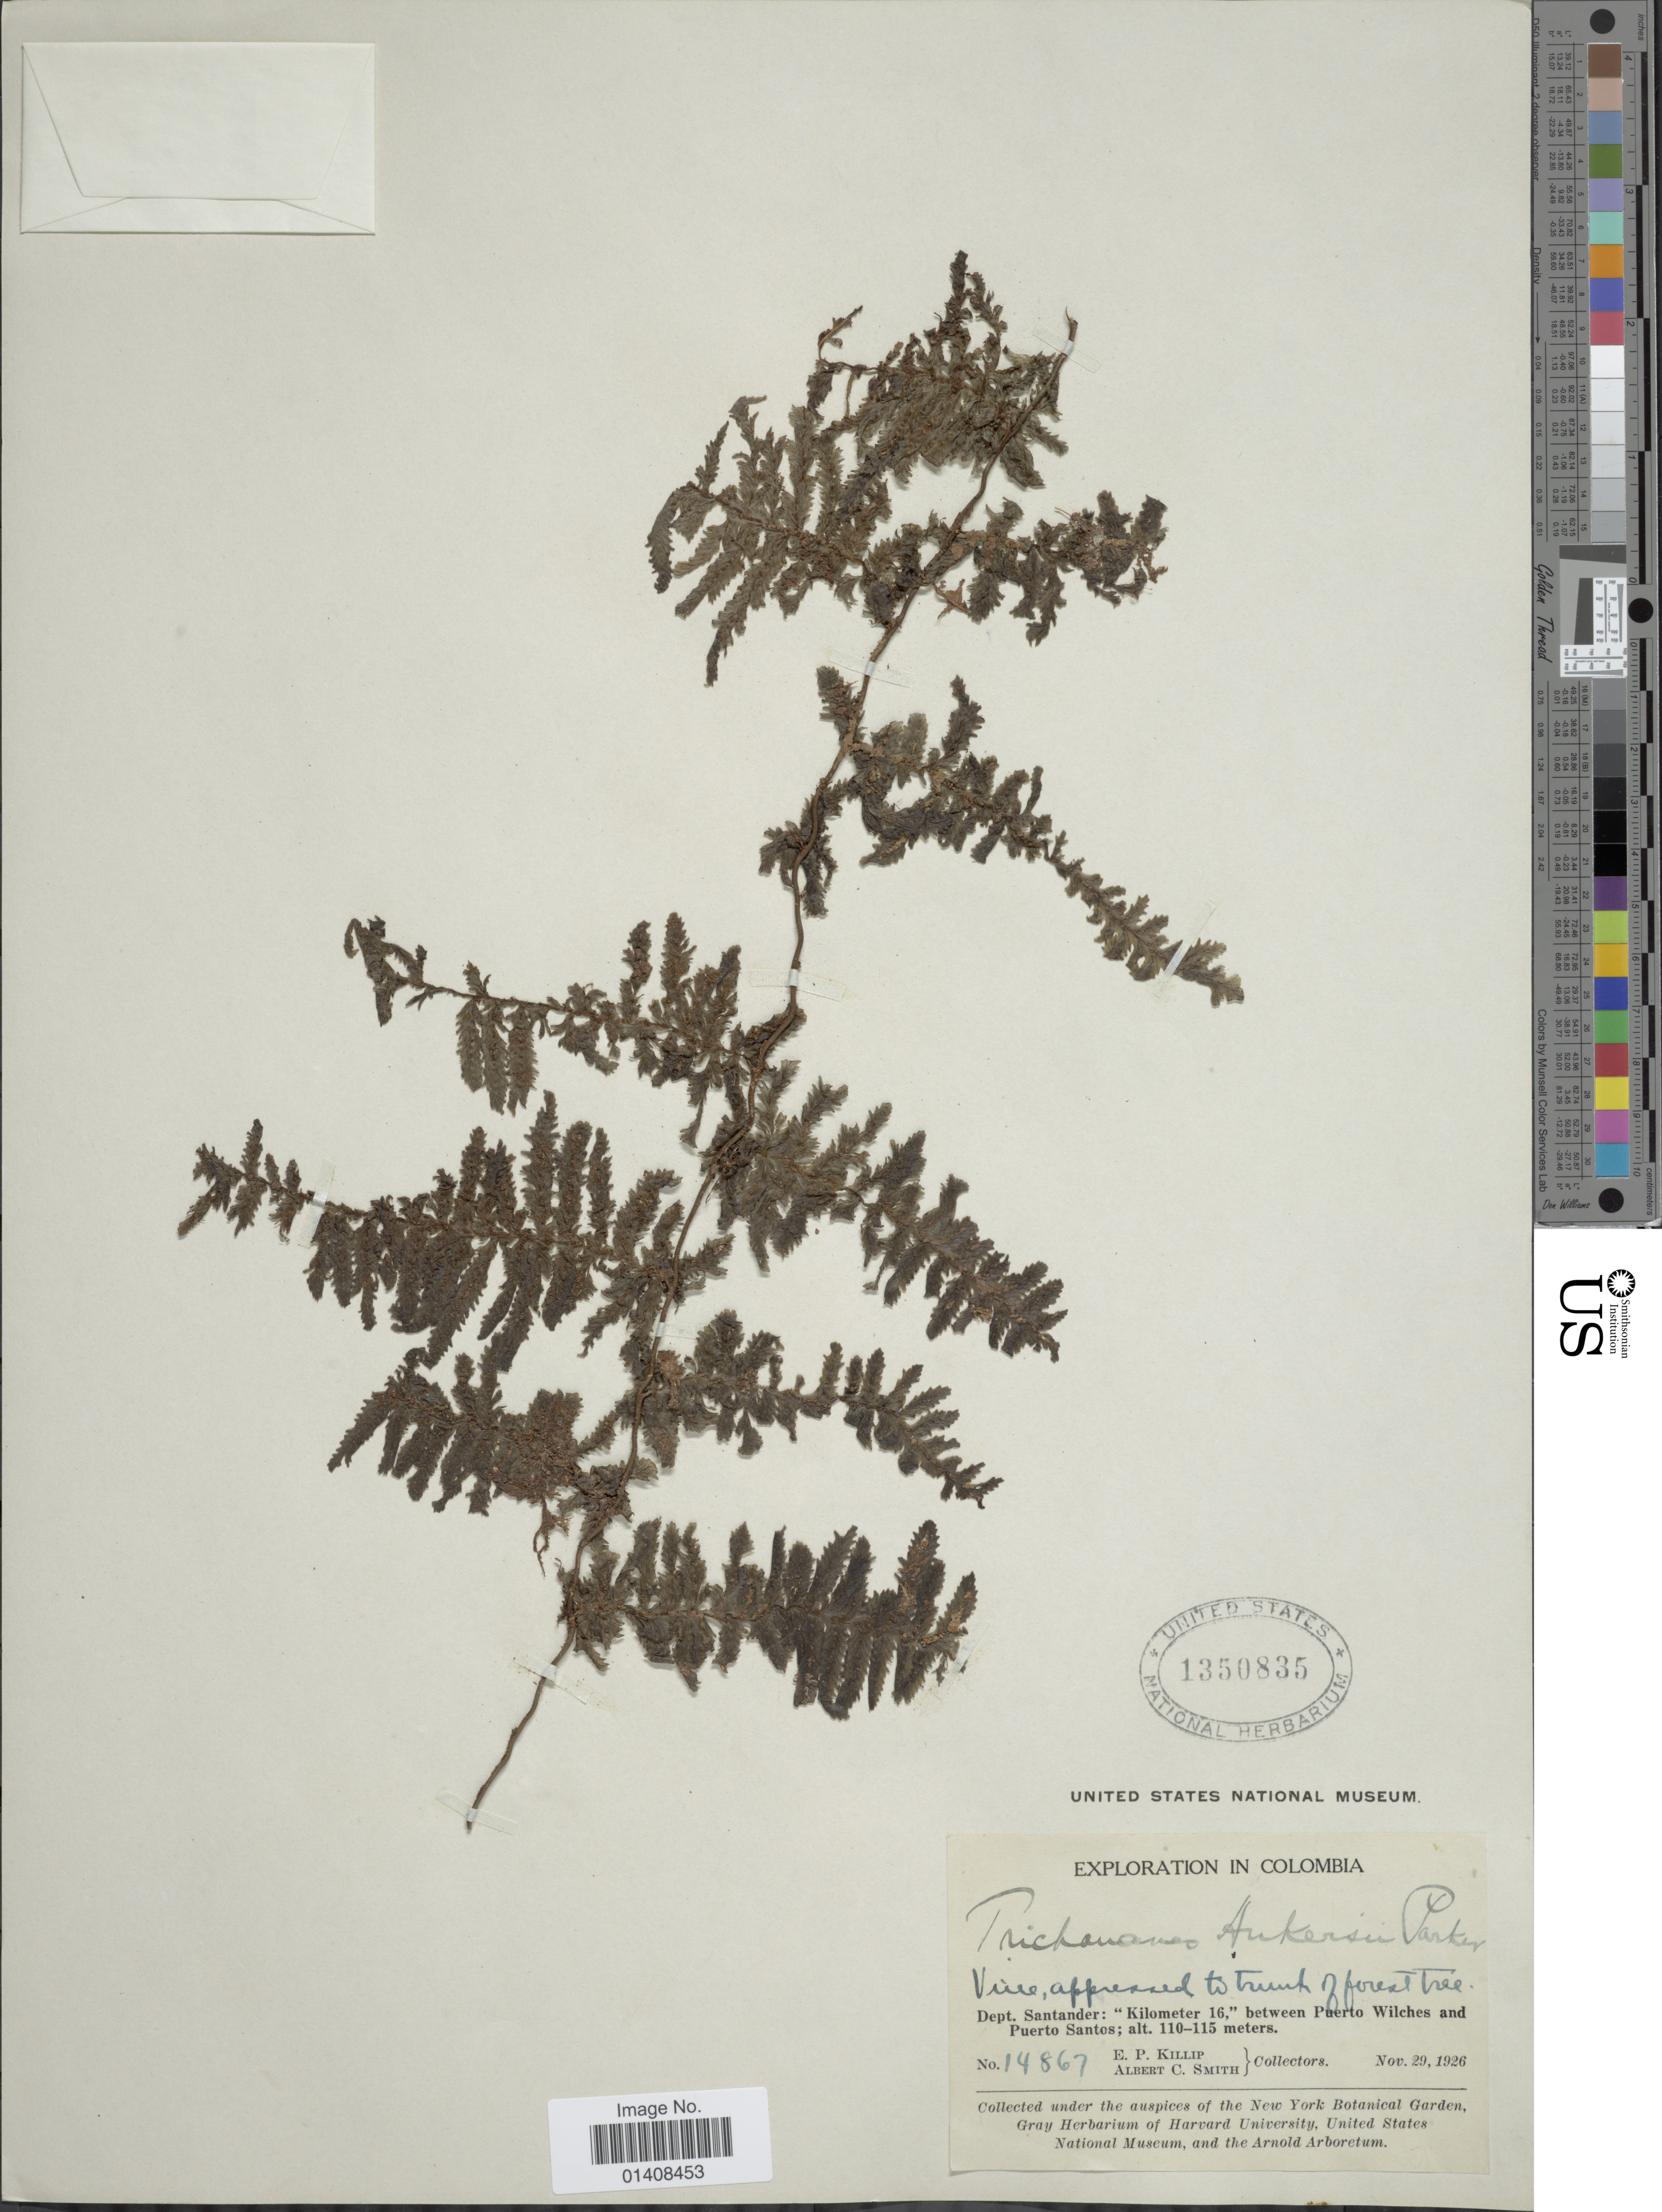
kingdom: Plantae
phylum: Tracheophyta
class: Polypodiopsida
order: Hymenophyllales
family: Hymenophyllaceae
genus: Trichomanes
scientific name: Trichomanes ankersii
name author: C. Parker ex Hook. & Grev.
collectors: E. P. Killip & A. C. Smith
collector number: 14867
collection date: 1926-11-29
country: Colombia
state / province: Santander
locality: Dept. Santander: Kilometer 16 between Puerto Wilches and Puerto Santos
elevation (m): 110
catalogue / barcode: US 1350835